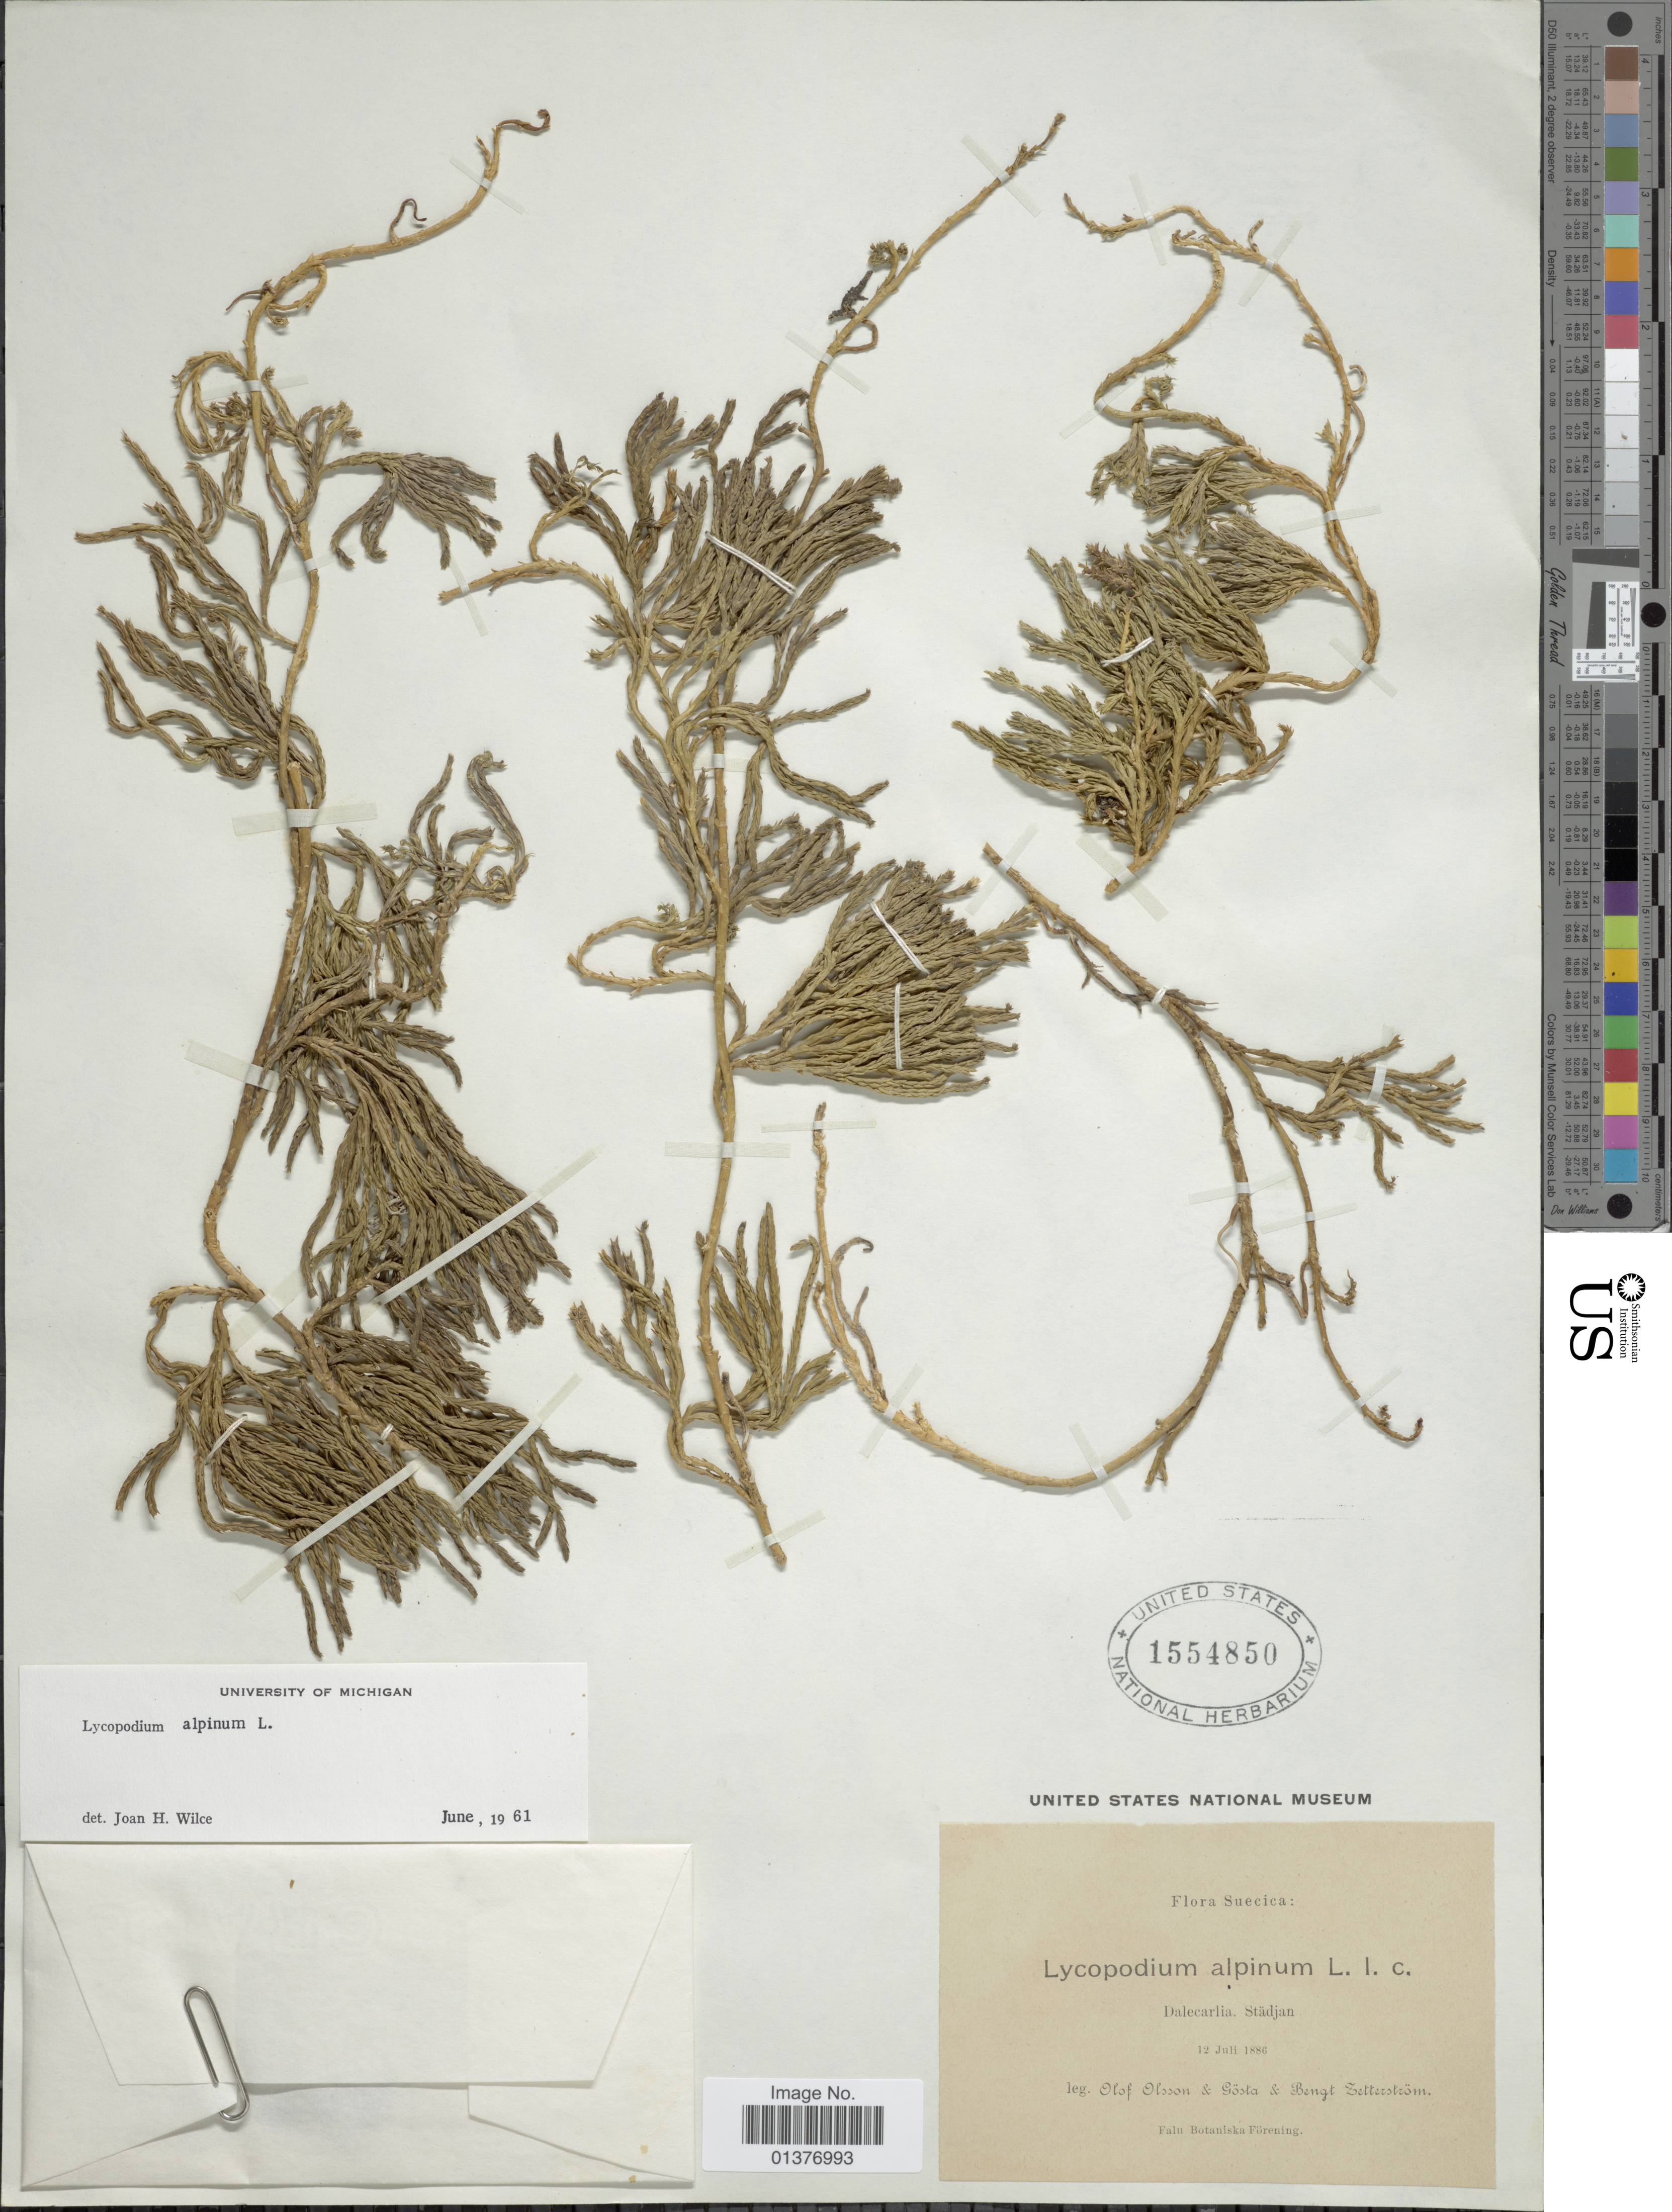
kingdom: Plantae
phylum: Tracheophyta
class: Lycopodiopsida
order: Lycopodiales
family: Lycopodiaceae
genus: Diphasiastrum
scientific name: Diphasiastrum alpinum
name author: (L.) Holub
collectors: O. Olsson, Gösta & B. Zetterström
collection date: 1886-07-12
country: Sweden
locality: Dalecarlia, Städjan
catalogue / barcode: US 1554850